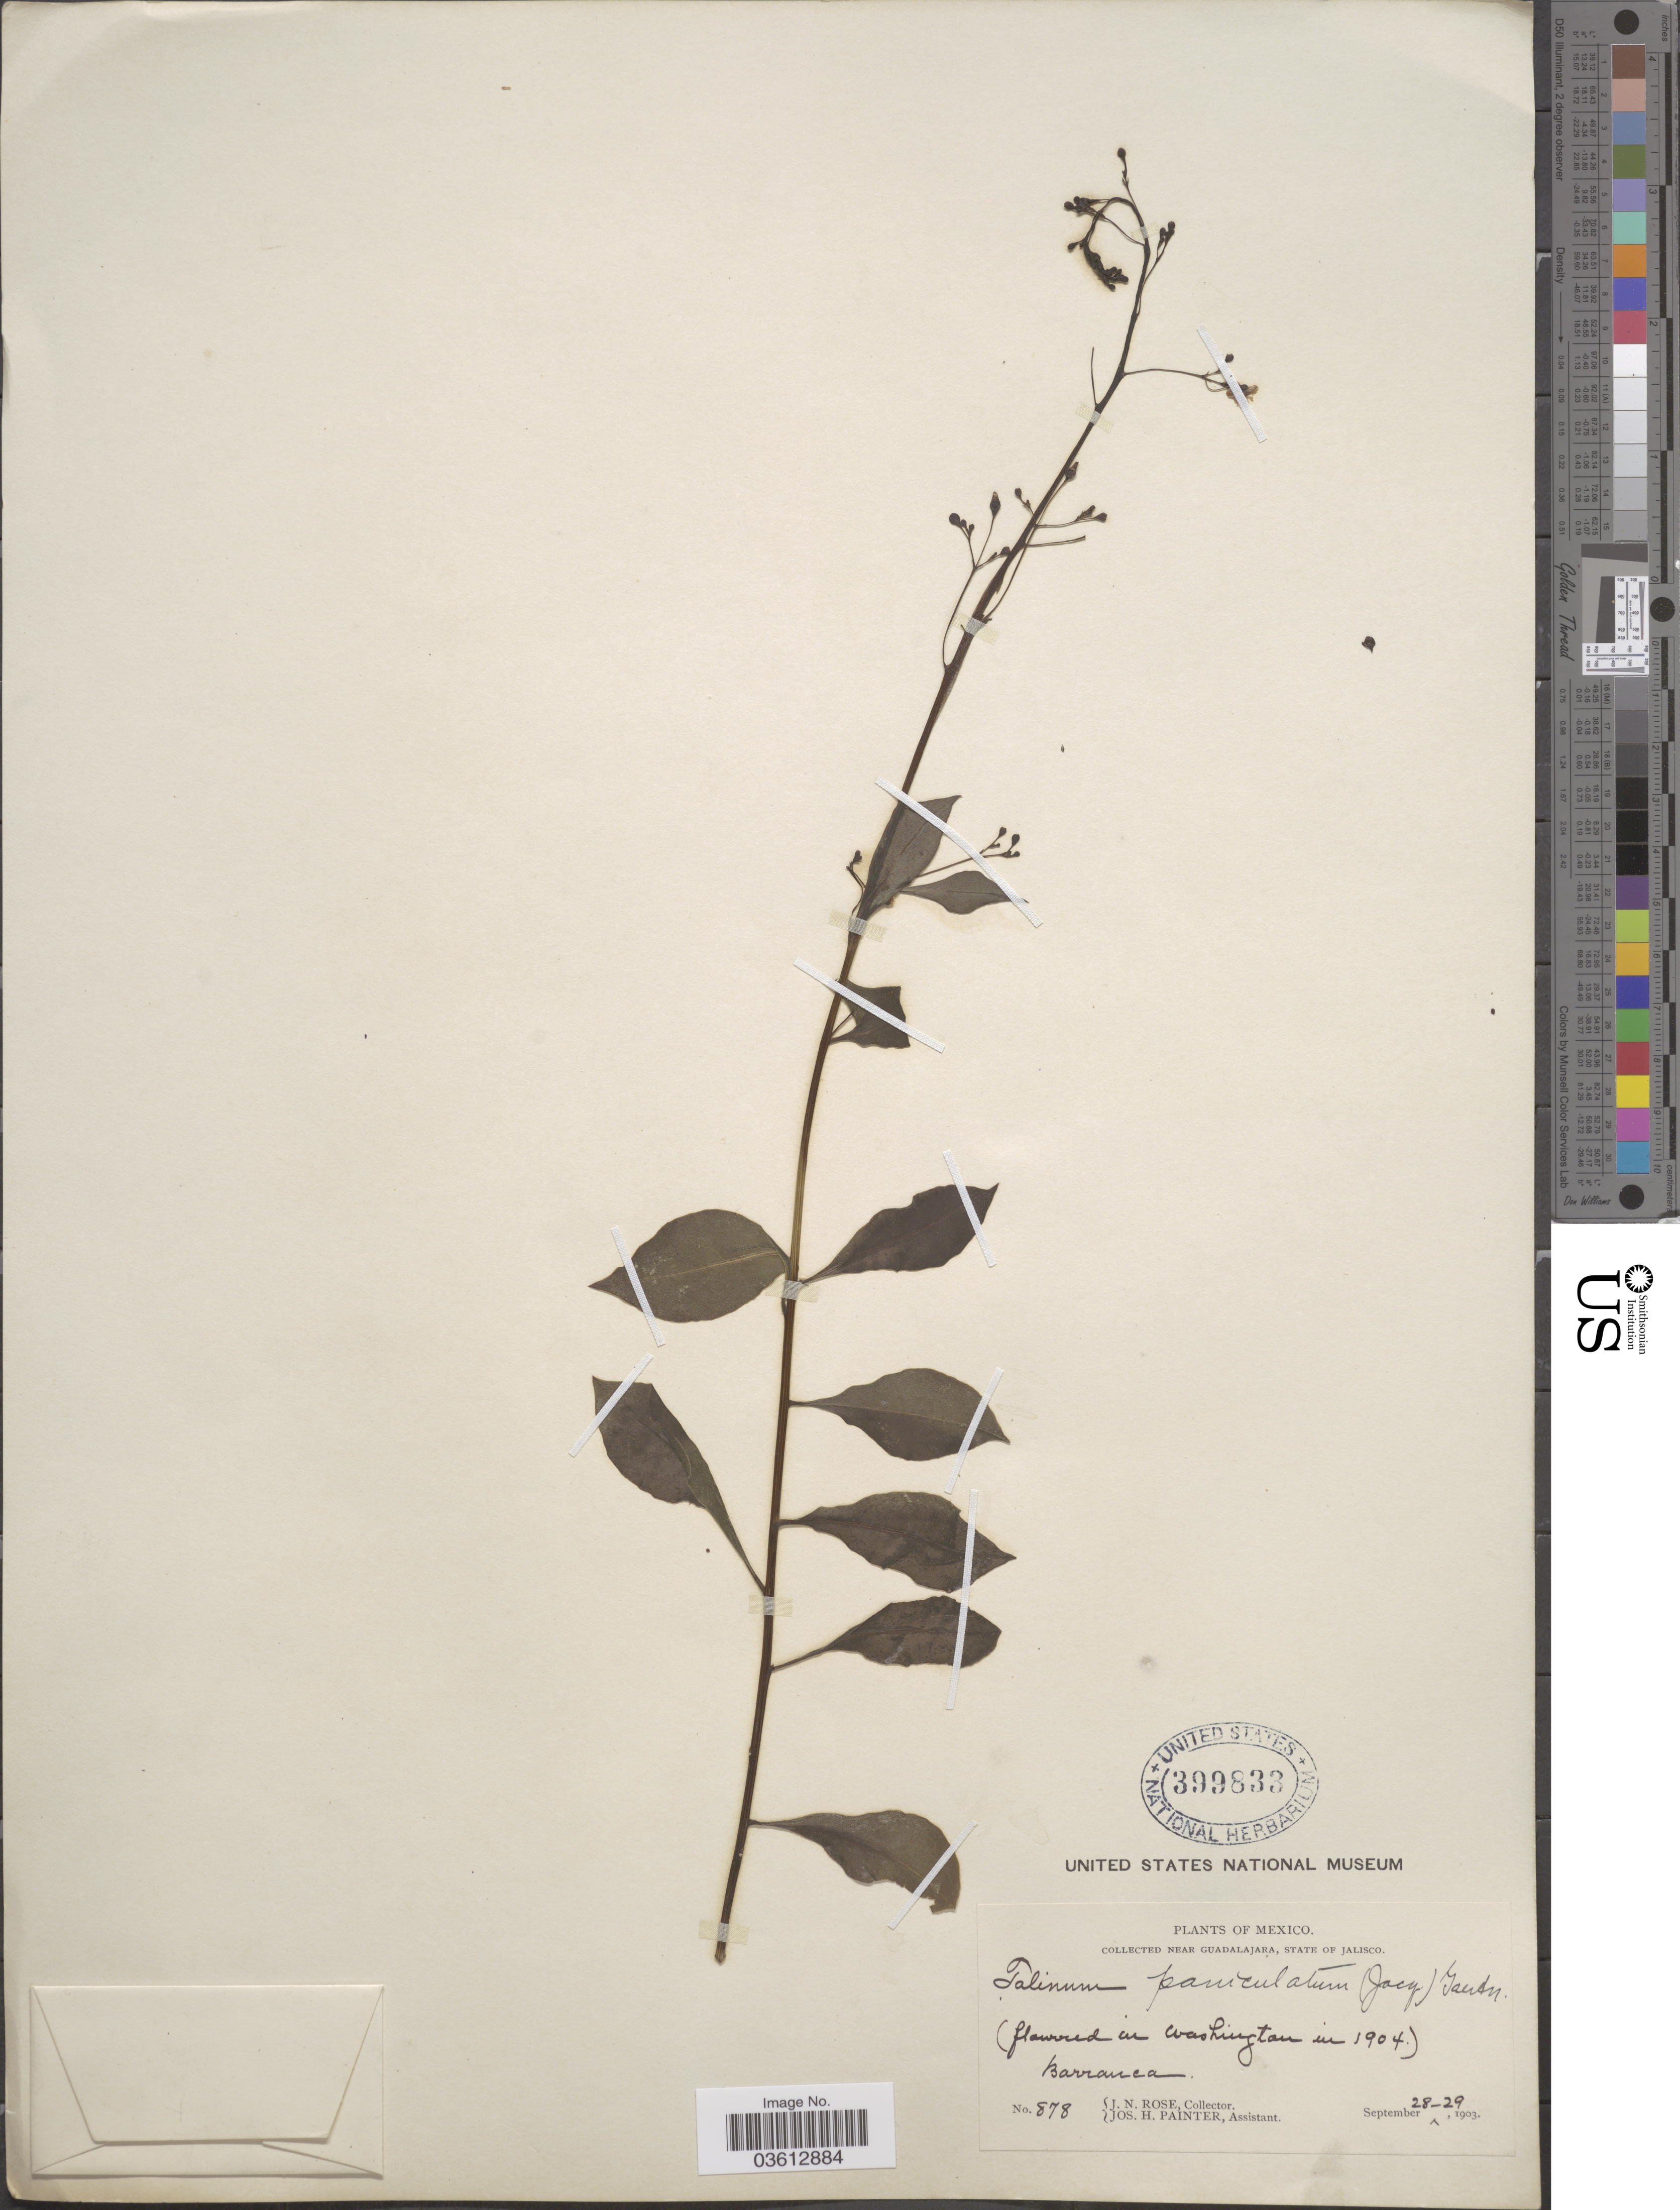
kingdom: Plantae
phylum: Tracheophyta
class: Magnoliopsida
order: Caryophyllales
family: Talinaceae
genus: Talinum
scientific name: Talinum paniculatum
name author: (Jacq.) Gaertn.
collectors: J. N. Rose & J. H. Painter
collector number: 878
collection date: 1903-09-28/1903-09-29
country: Mexico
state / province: Jalisco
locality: Near Guadalajara. Barranca.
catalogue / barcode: US 399833